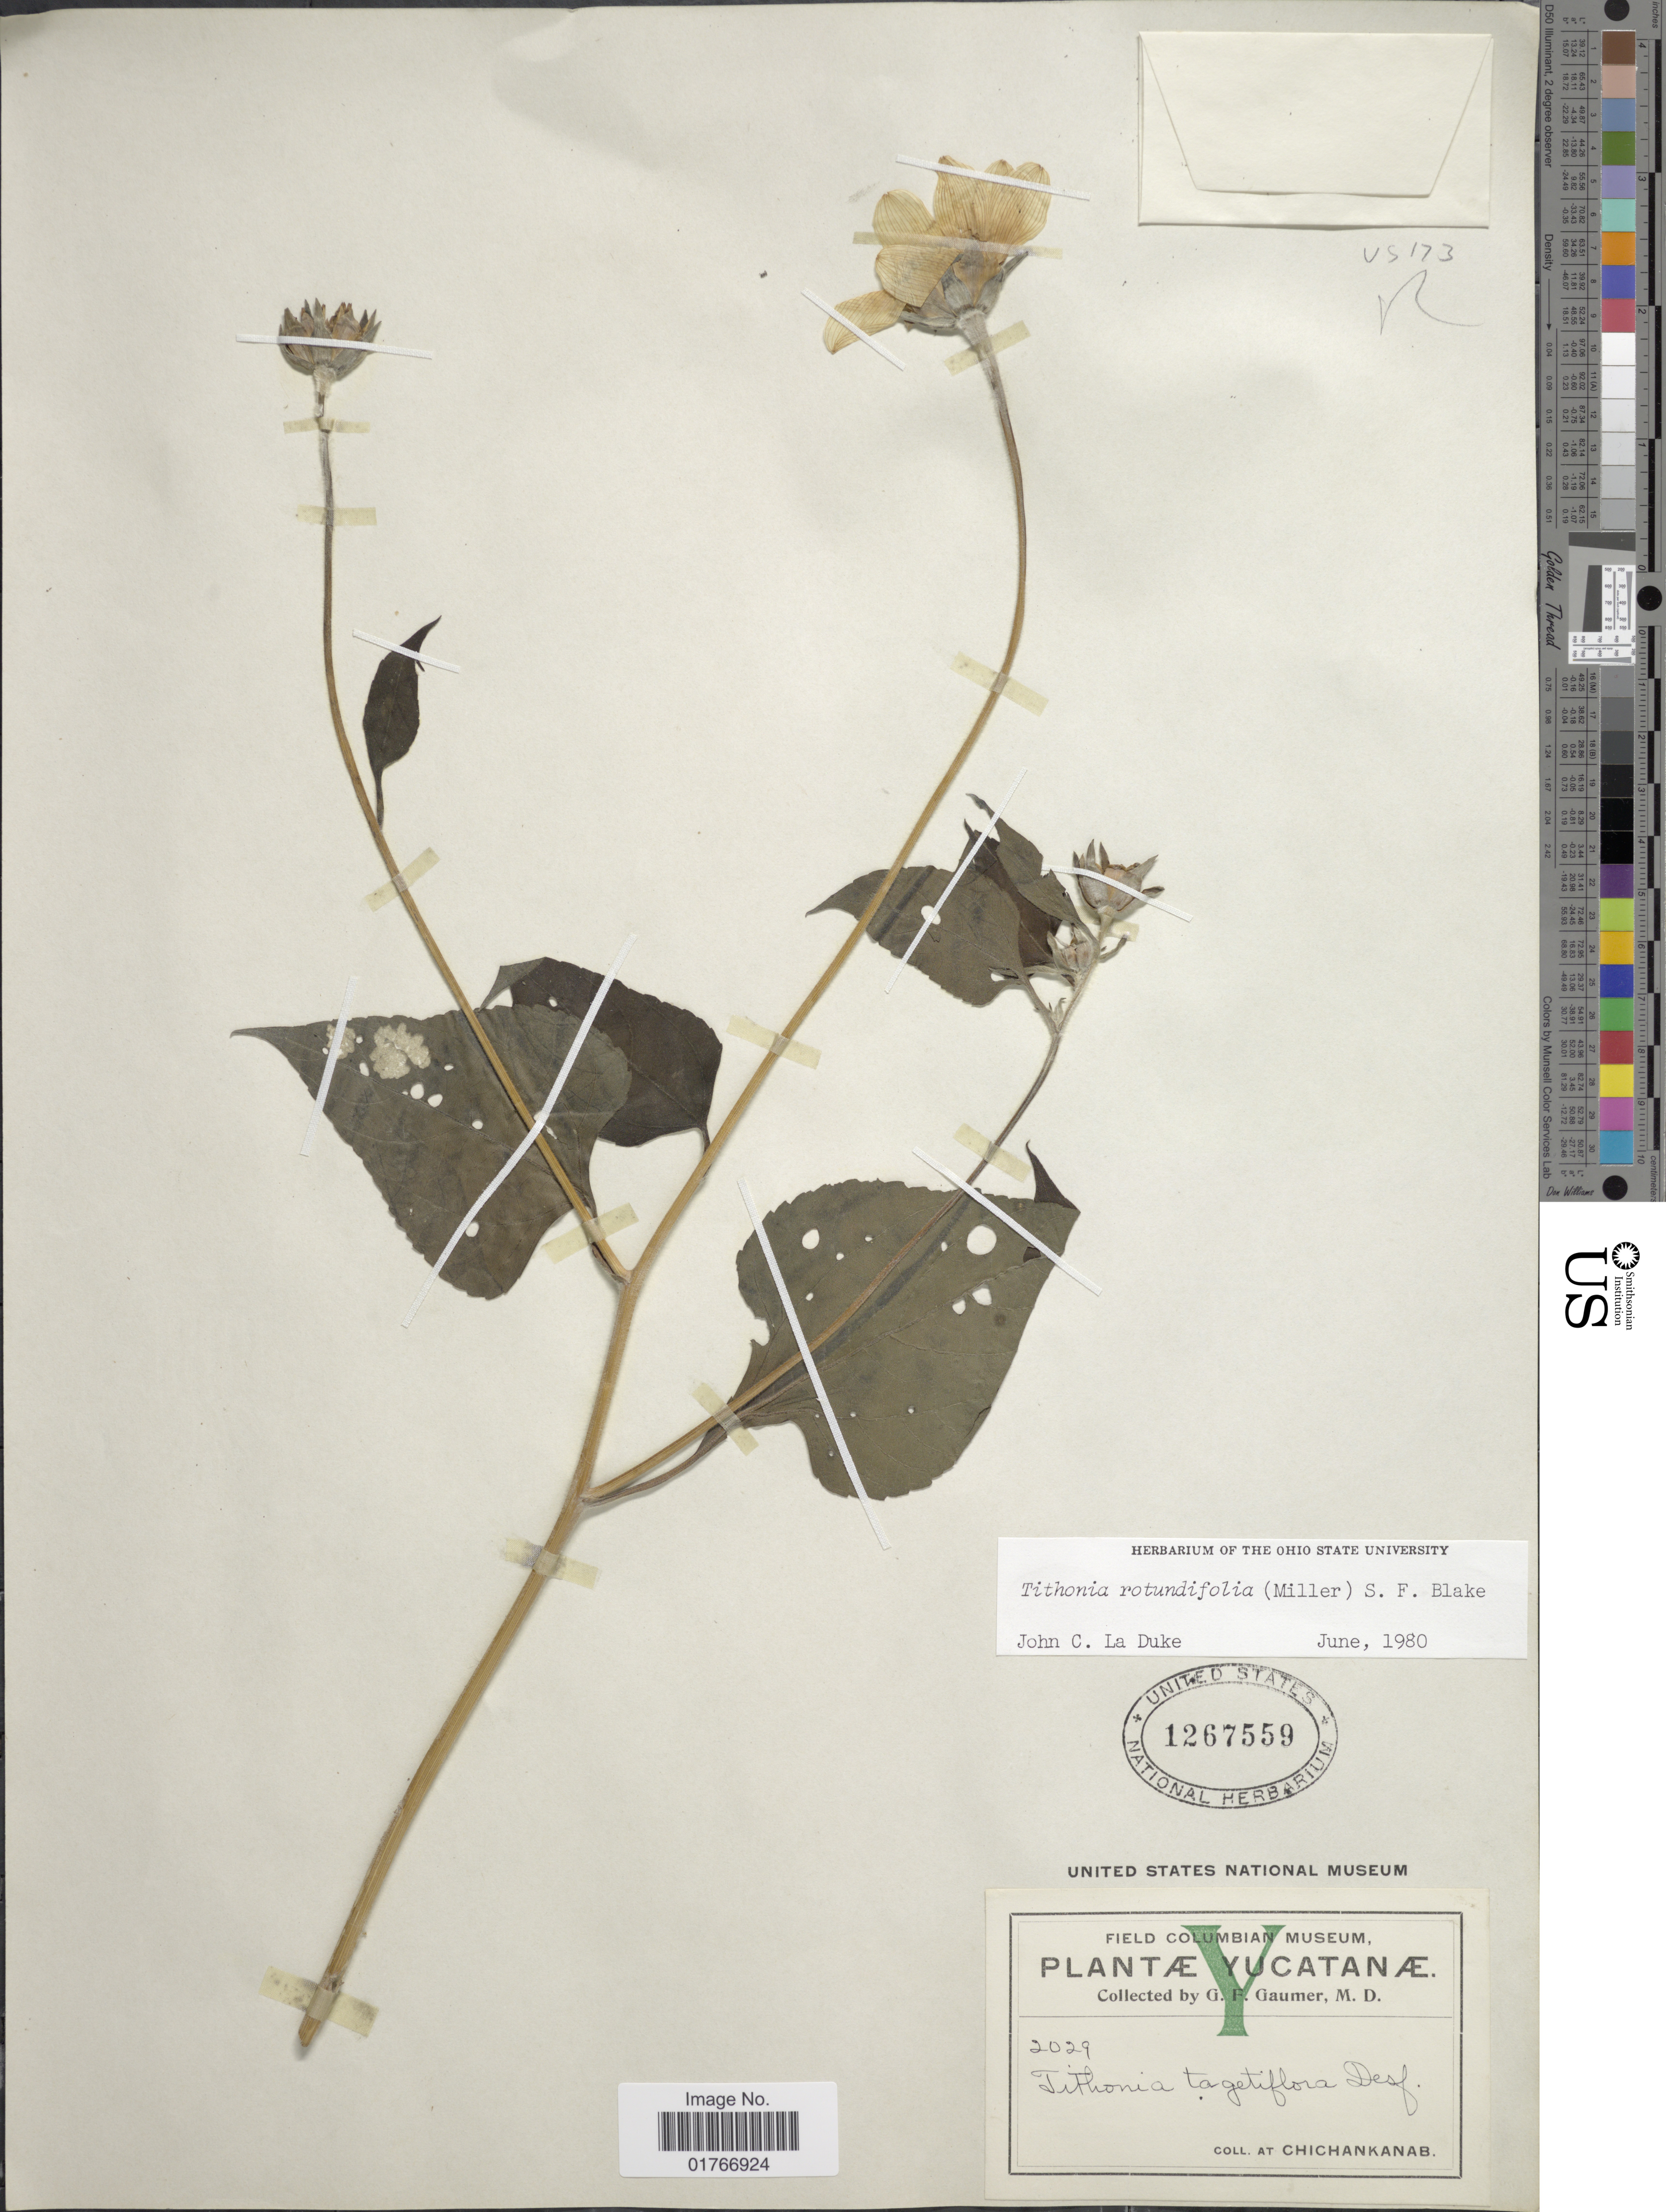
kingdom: Plantae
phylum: Tracheophyta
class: Magnoliopsida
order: Asterales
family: Asteraceae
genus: Tithonia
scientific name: Tithonia rotundifolia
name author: (Mill.) S.F. Blake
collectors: G. F. Gaumer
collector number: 2029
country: Mexico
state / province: Yucatán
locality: Chichankanab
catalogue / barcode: US 1267559